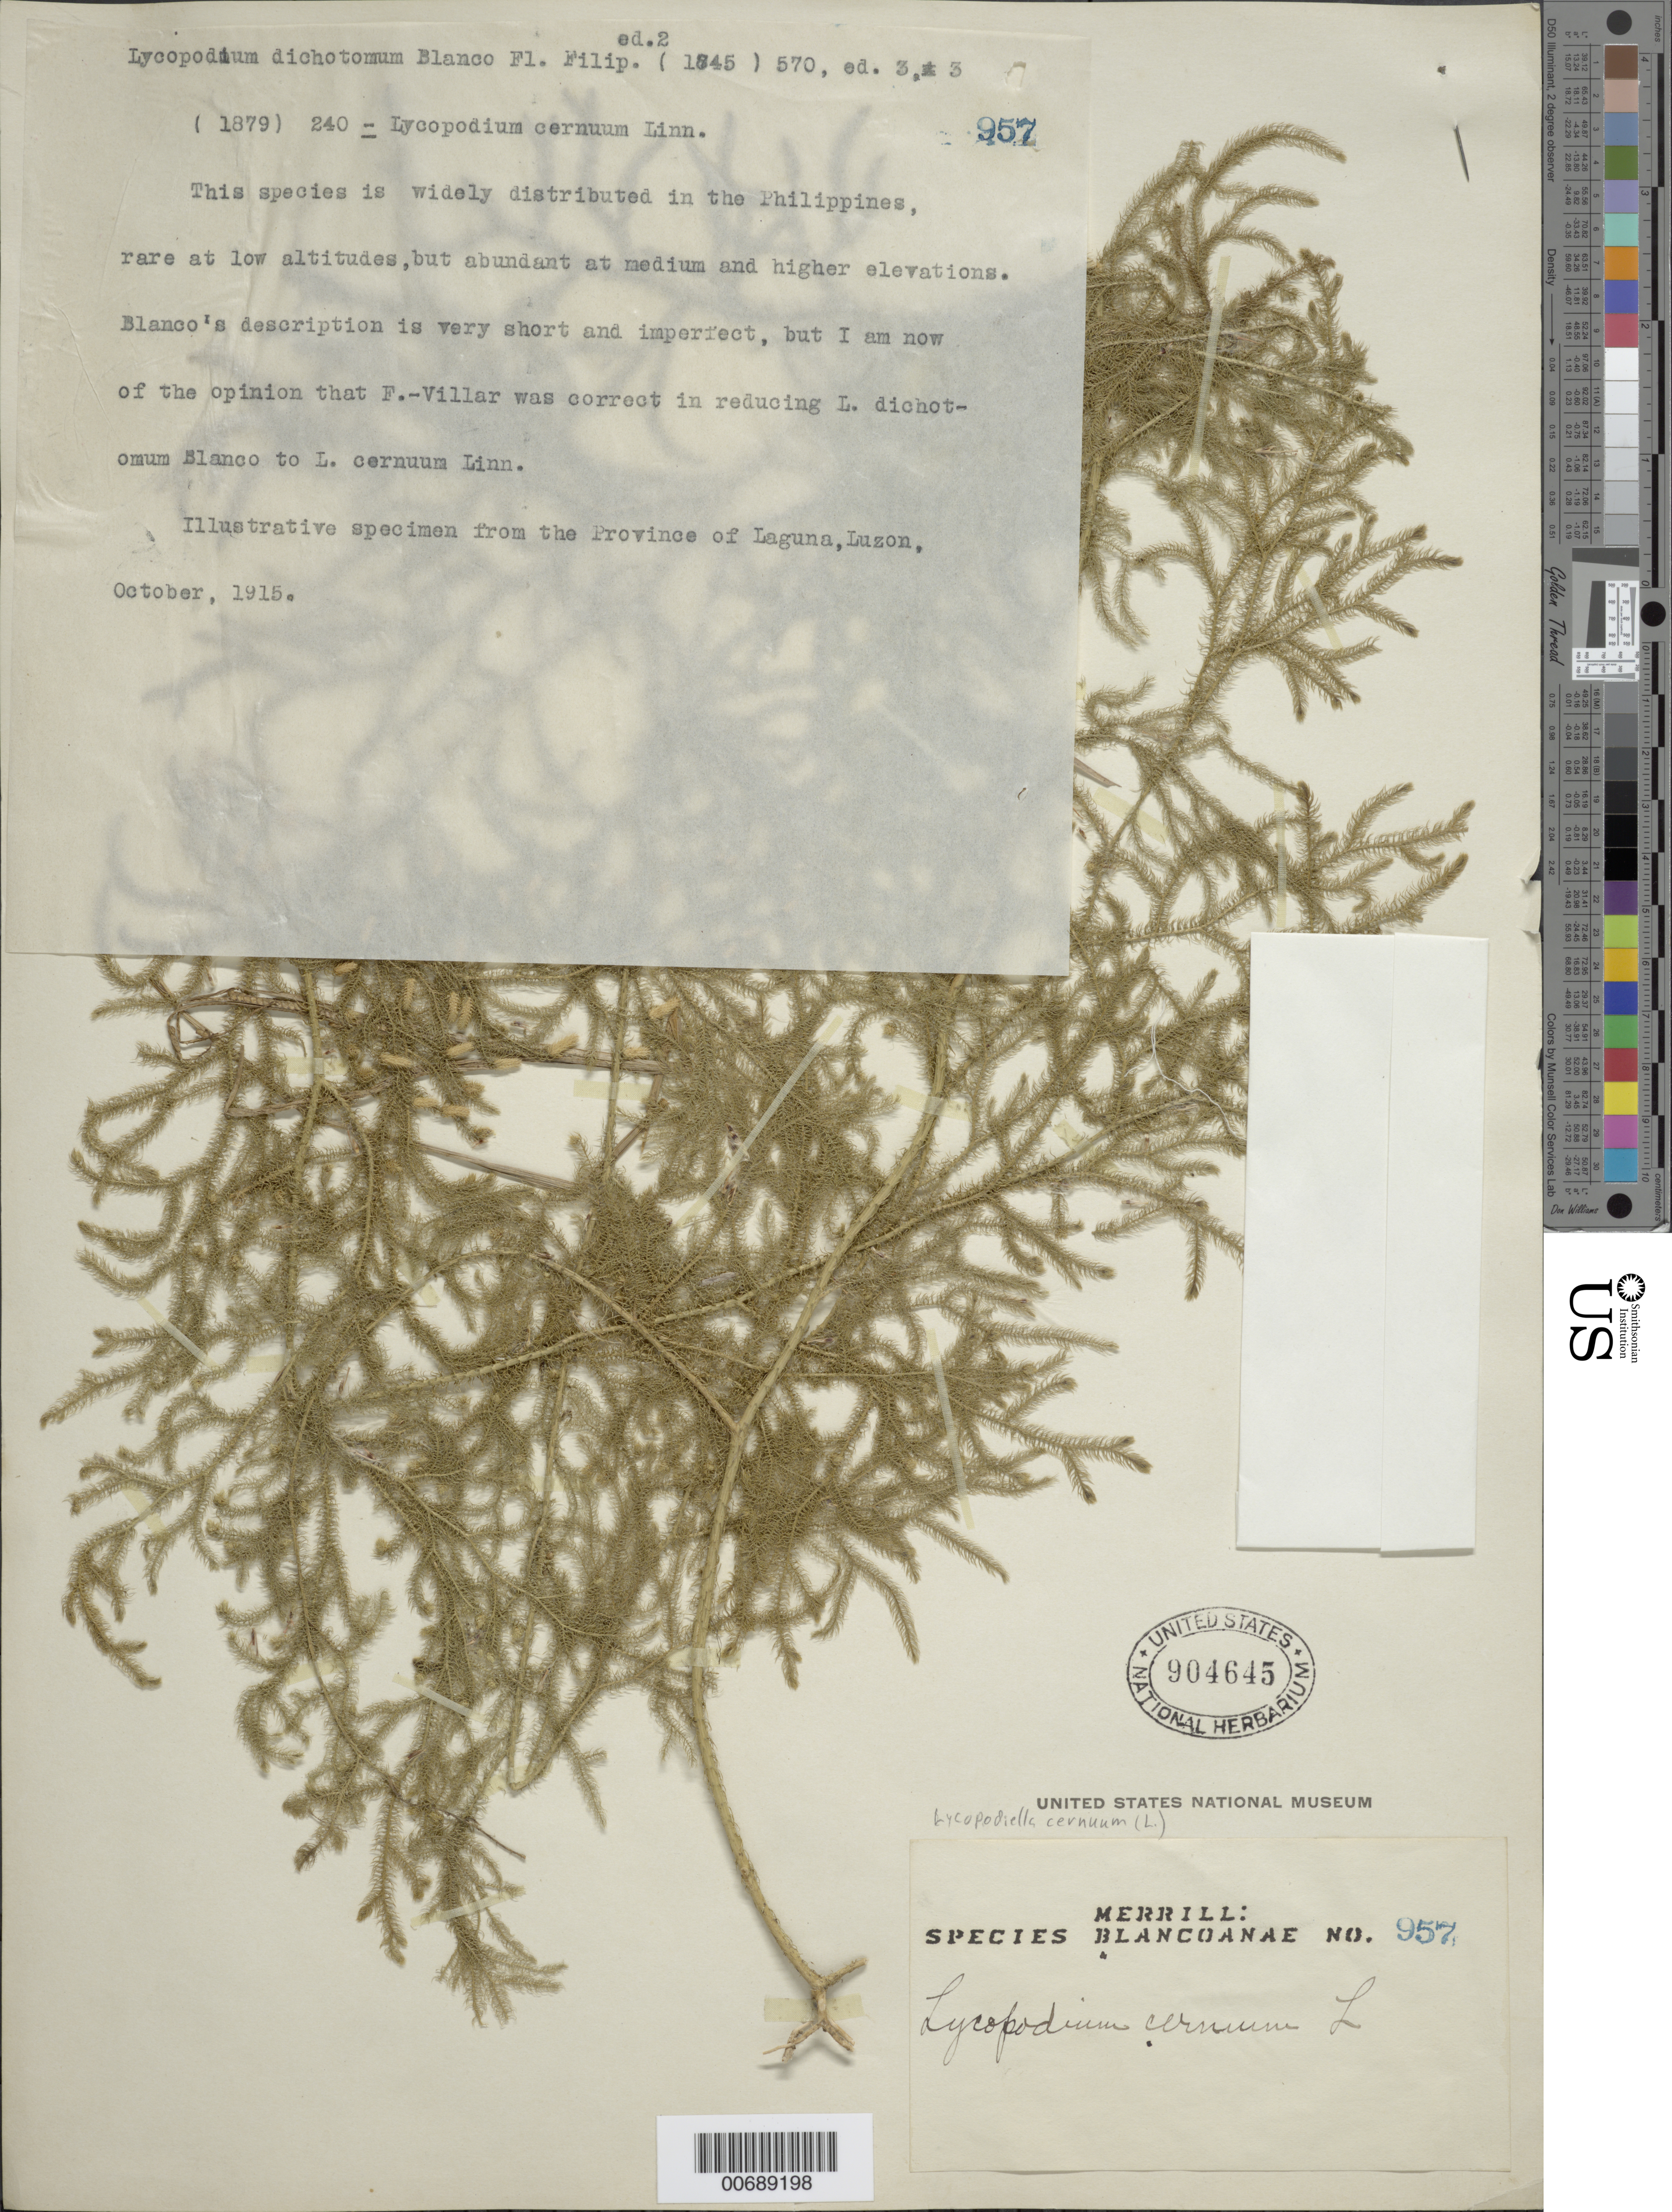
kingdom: Plantae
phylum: Tracheophyta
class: Lycopodiopsida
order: Lycopodiales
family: Lycopodiaceae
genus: Palhinhaea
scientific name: Palhinhaea cernua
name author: (L.) Vasc. & Franco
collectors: E. D. Merrill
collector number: Sp. Blancoan. 0957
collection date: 1915-10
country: Philippines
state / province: Calabarzon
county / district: Laguna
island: Luzon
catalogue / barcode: US 904645